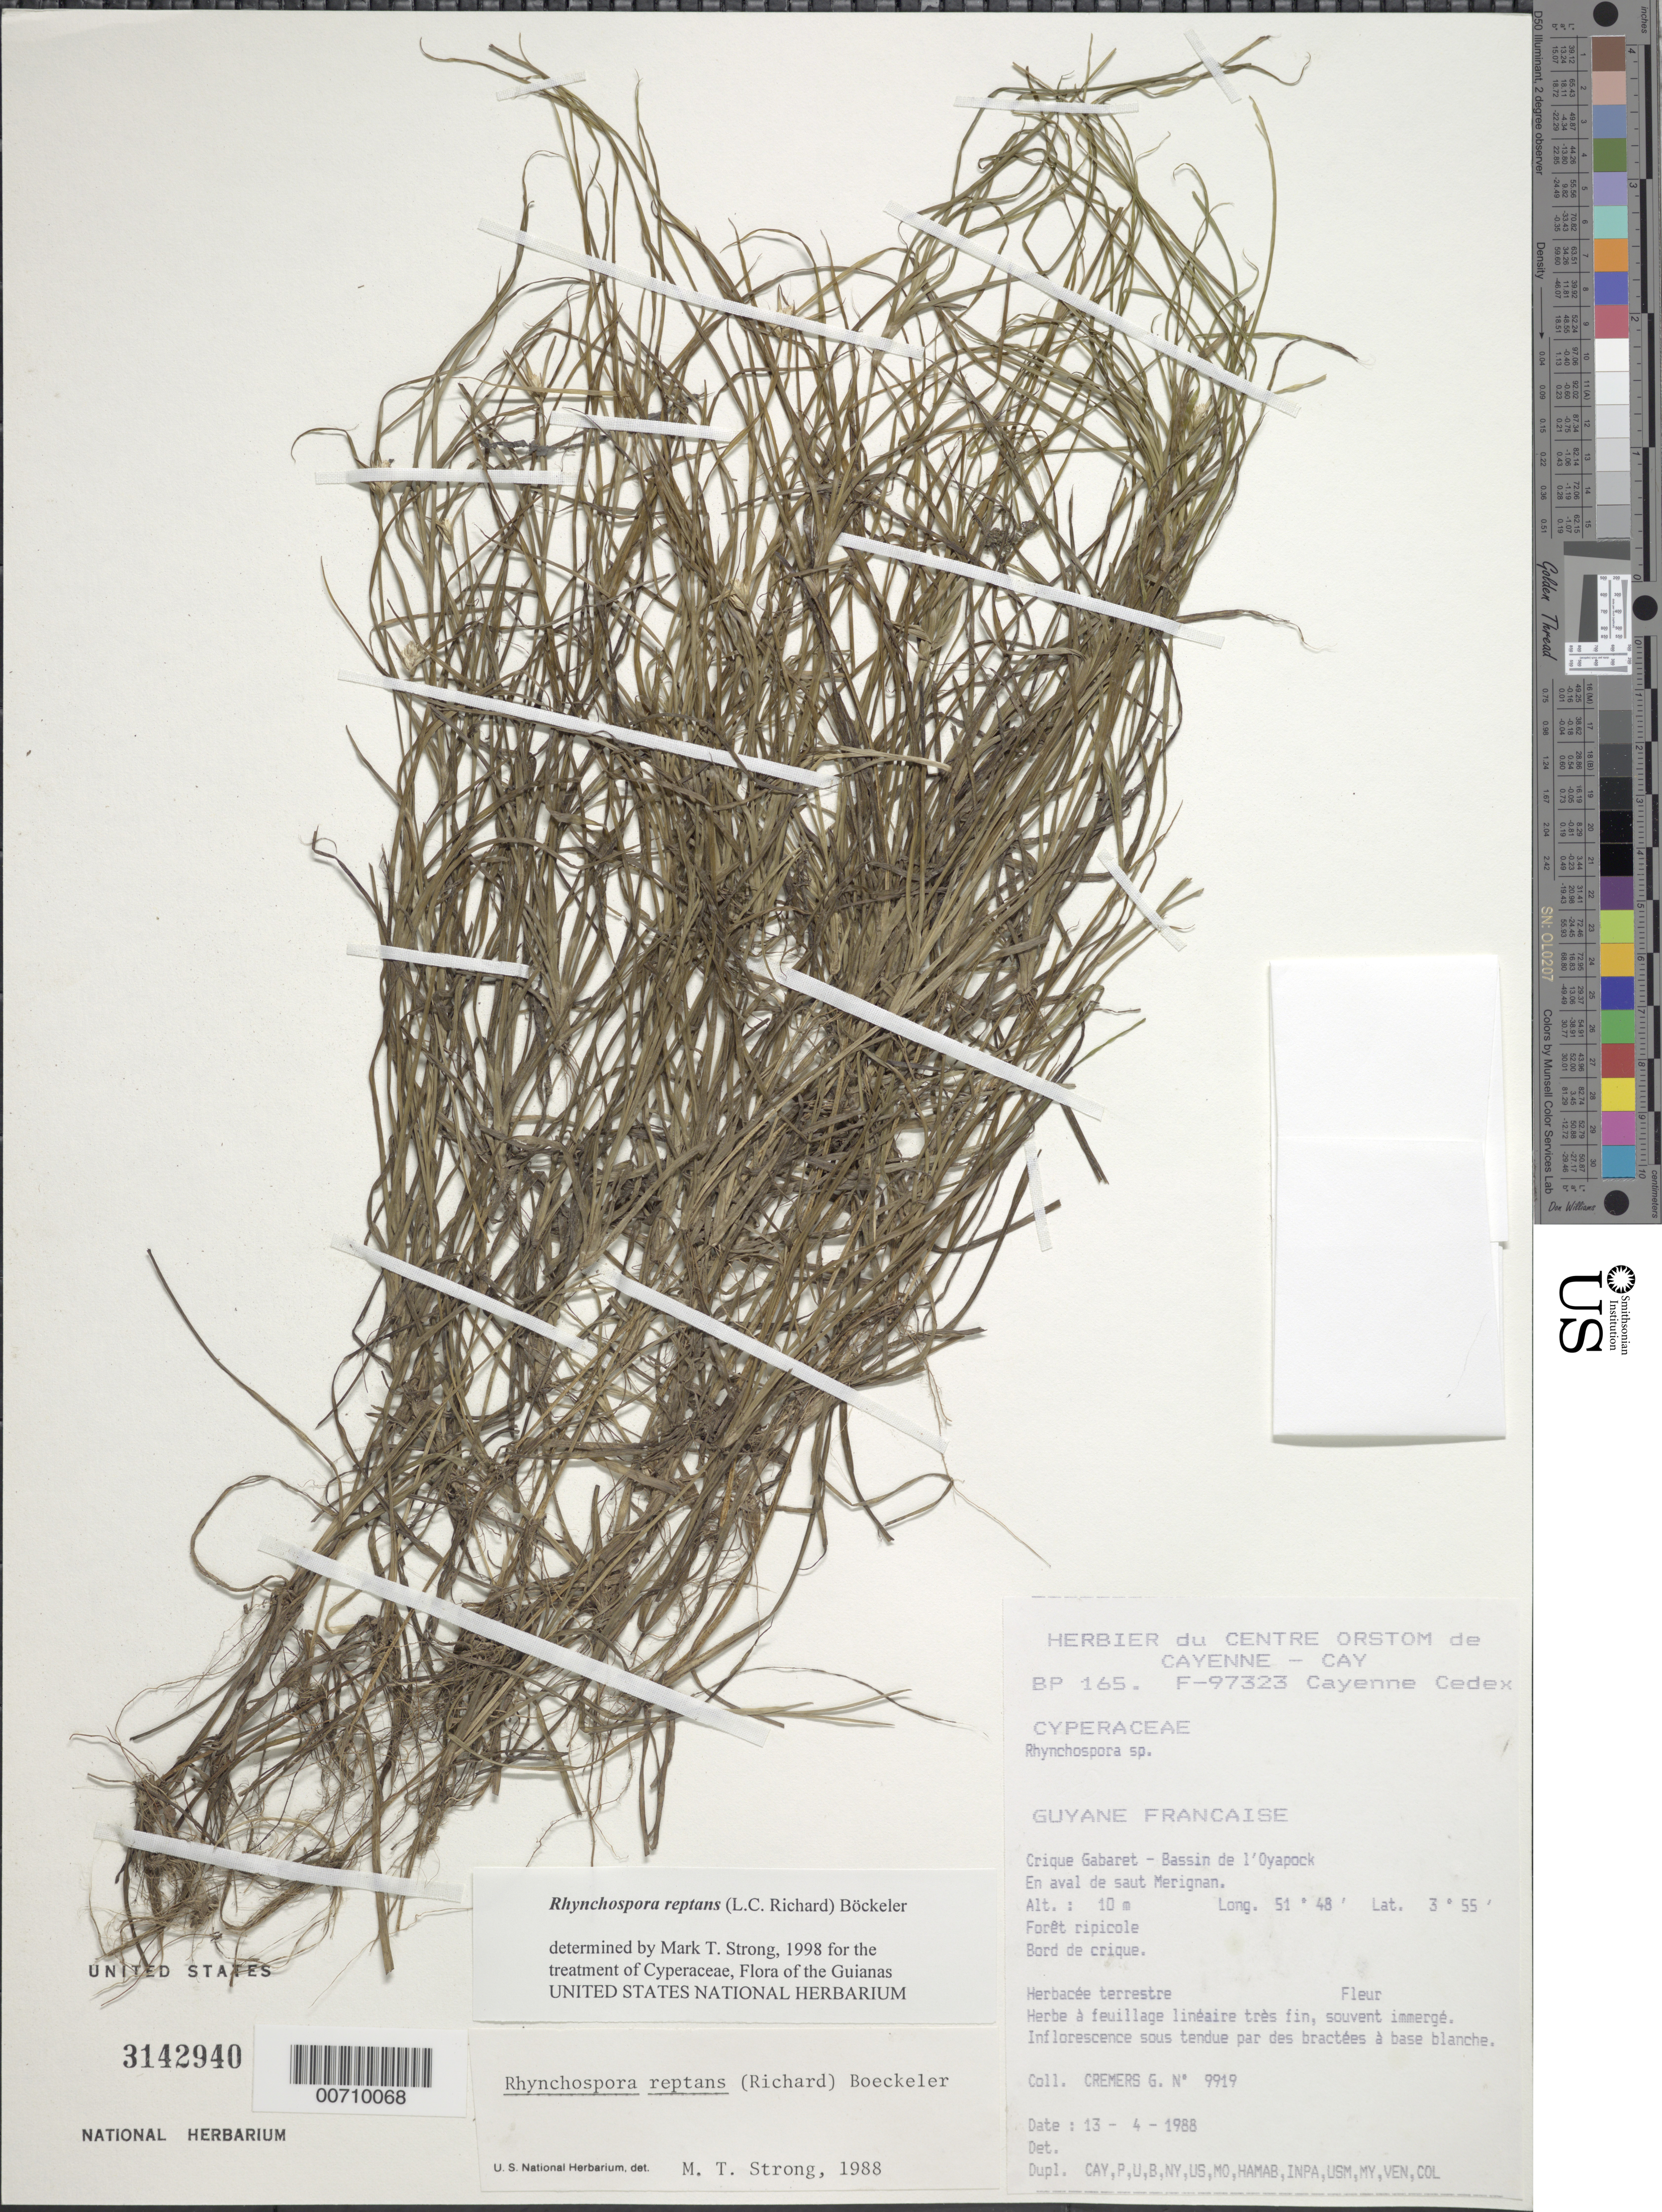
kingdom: Plantae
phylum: Tracheophyta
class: Liliopsida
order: Poales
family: Cyperaceae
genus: Rhynchospora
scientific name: Rhynchospora reptans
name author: (Rich.) Kük.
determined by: Strong, M. T., (US), Smithsonian Institution - National Museum of Natural History (UNITED STATES)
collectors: G. Cremers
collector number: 9919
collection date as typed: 13-Apr-88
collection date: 1988-04-13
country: French Guiana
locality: Crique Gabaret, Bassin de l'Oyapock, Saut Mérignan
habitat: Riparian forest, along creek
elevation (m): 10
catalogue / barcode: US 3142940